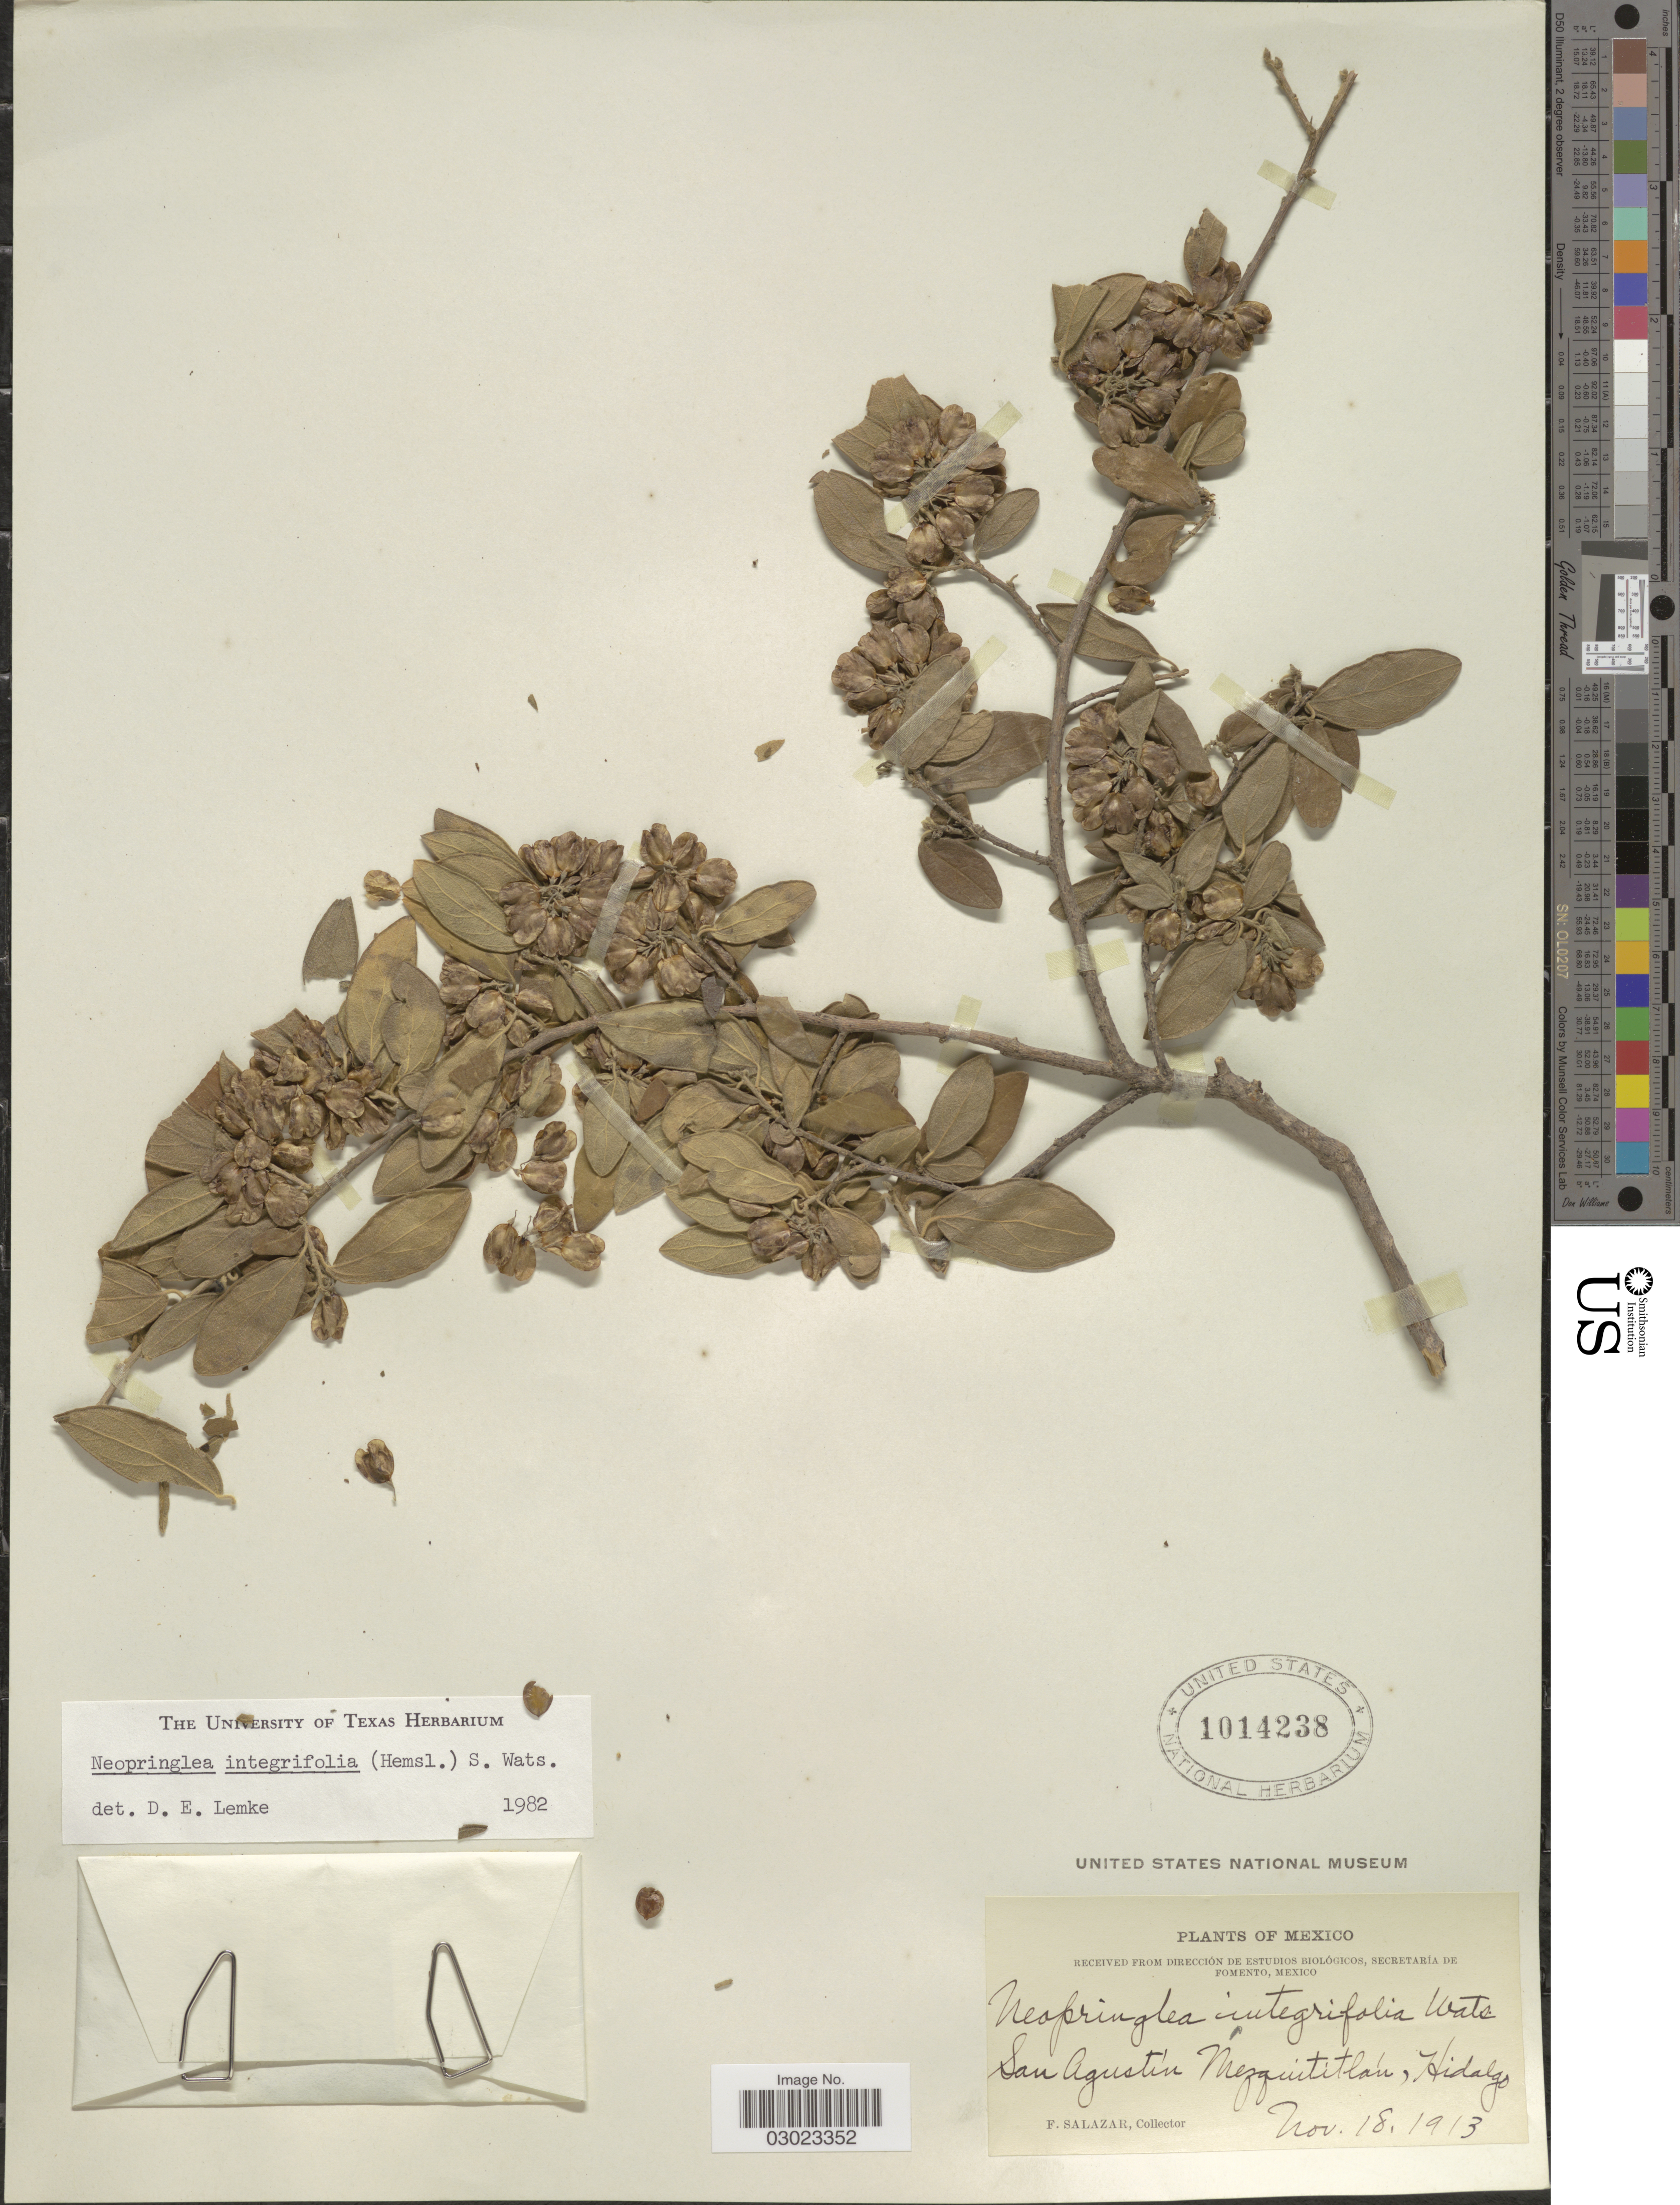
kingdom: Plantae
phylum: Tracheophyta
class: Magnoliopsida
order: Malpighiales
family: Salicaceae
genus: Neopringlea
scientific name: Neopringlea integrifolia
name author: (Hemsl.) S. Watson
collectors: F. Salazar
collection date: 1913-11-18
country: Mexico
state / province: Hidalgo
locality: San Augustin, Mazquititlán, Hidalgo.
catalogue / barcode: US 1014238